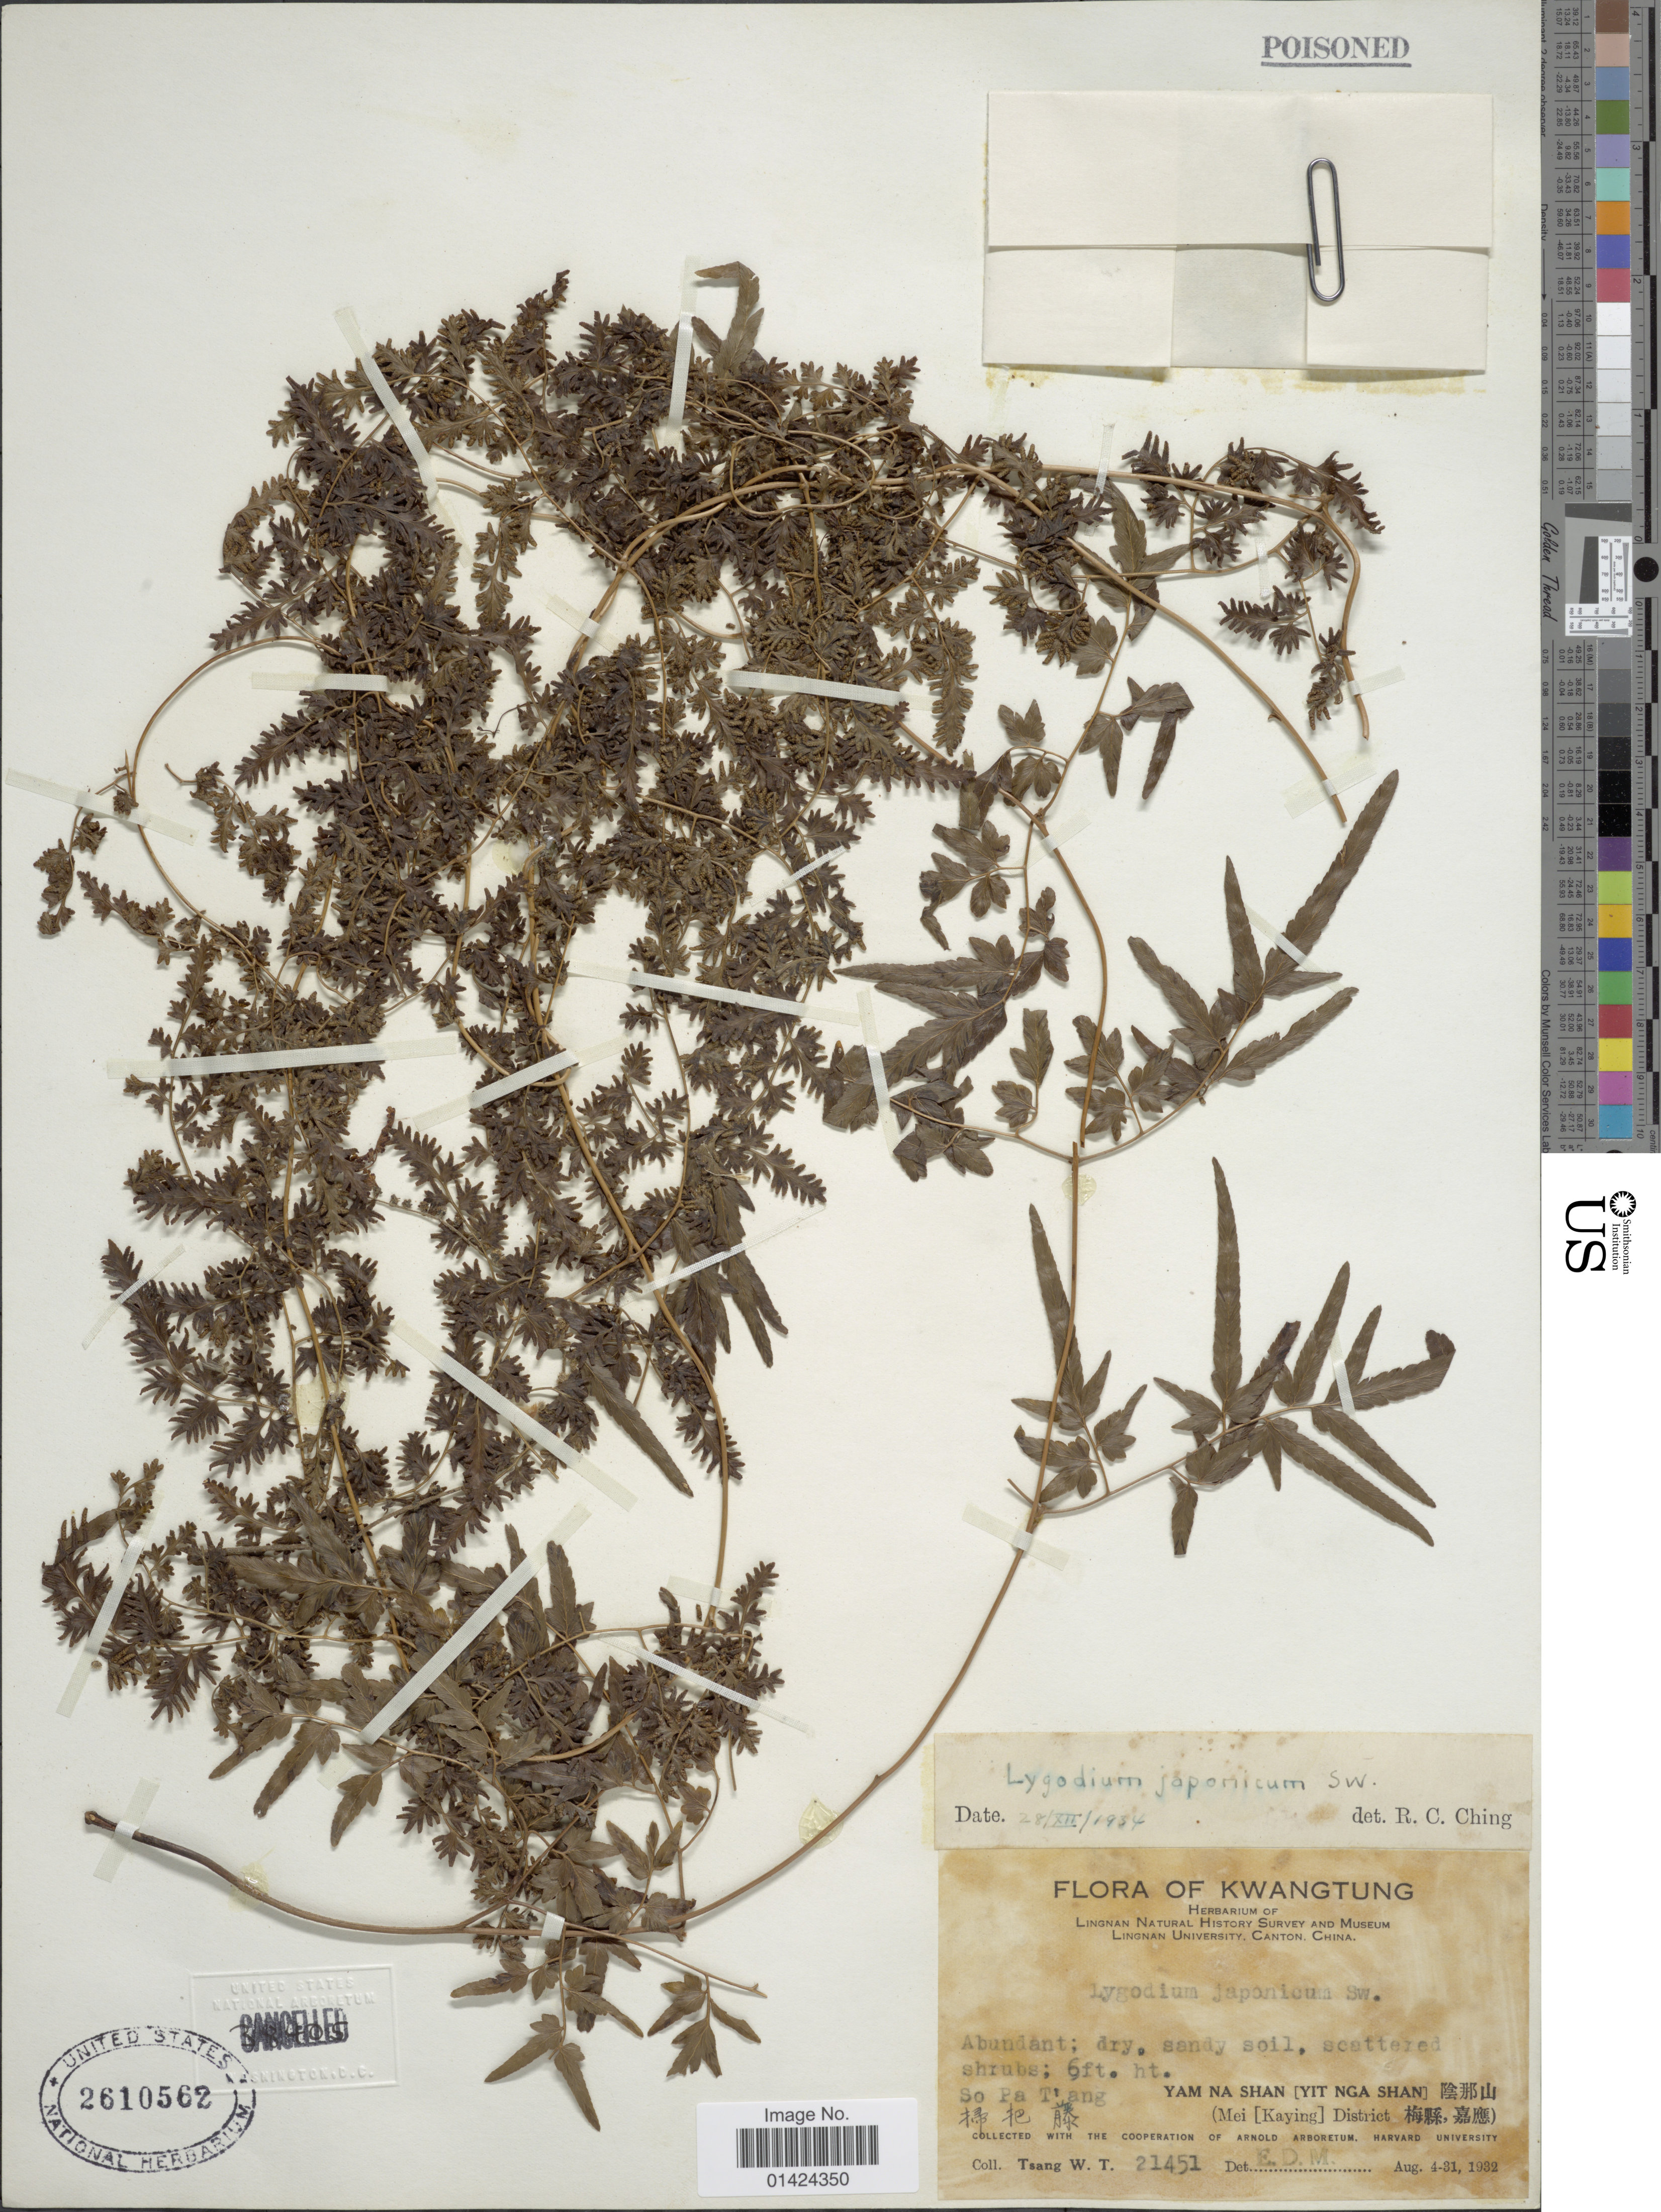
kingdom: Plantae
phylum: Tracheophyta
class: Polypodiopsida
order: Schizaeales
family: Lygodiaceae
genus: Lygodium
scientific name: Lygodium japonicum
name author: (Thunb.) Sw.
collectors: W. T. Tsang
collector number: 21451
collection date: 1932-08-04/1932-08-31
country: China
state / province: Guangdong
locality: So Pa T'ang Yam Na Shan (Yit Nga Shan) (Mei (Kaying) District).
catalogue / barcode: US 2610562